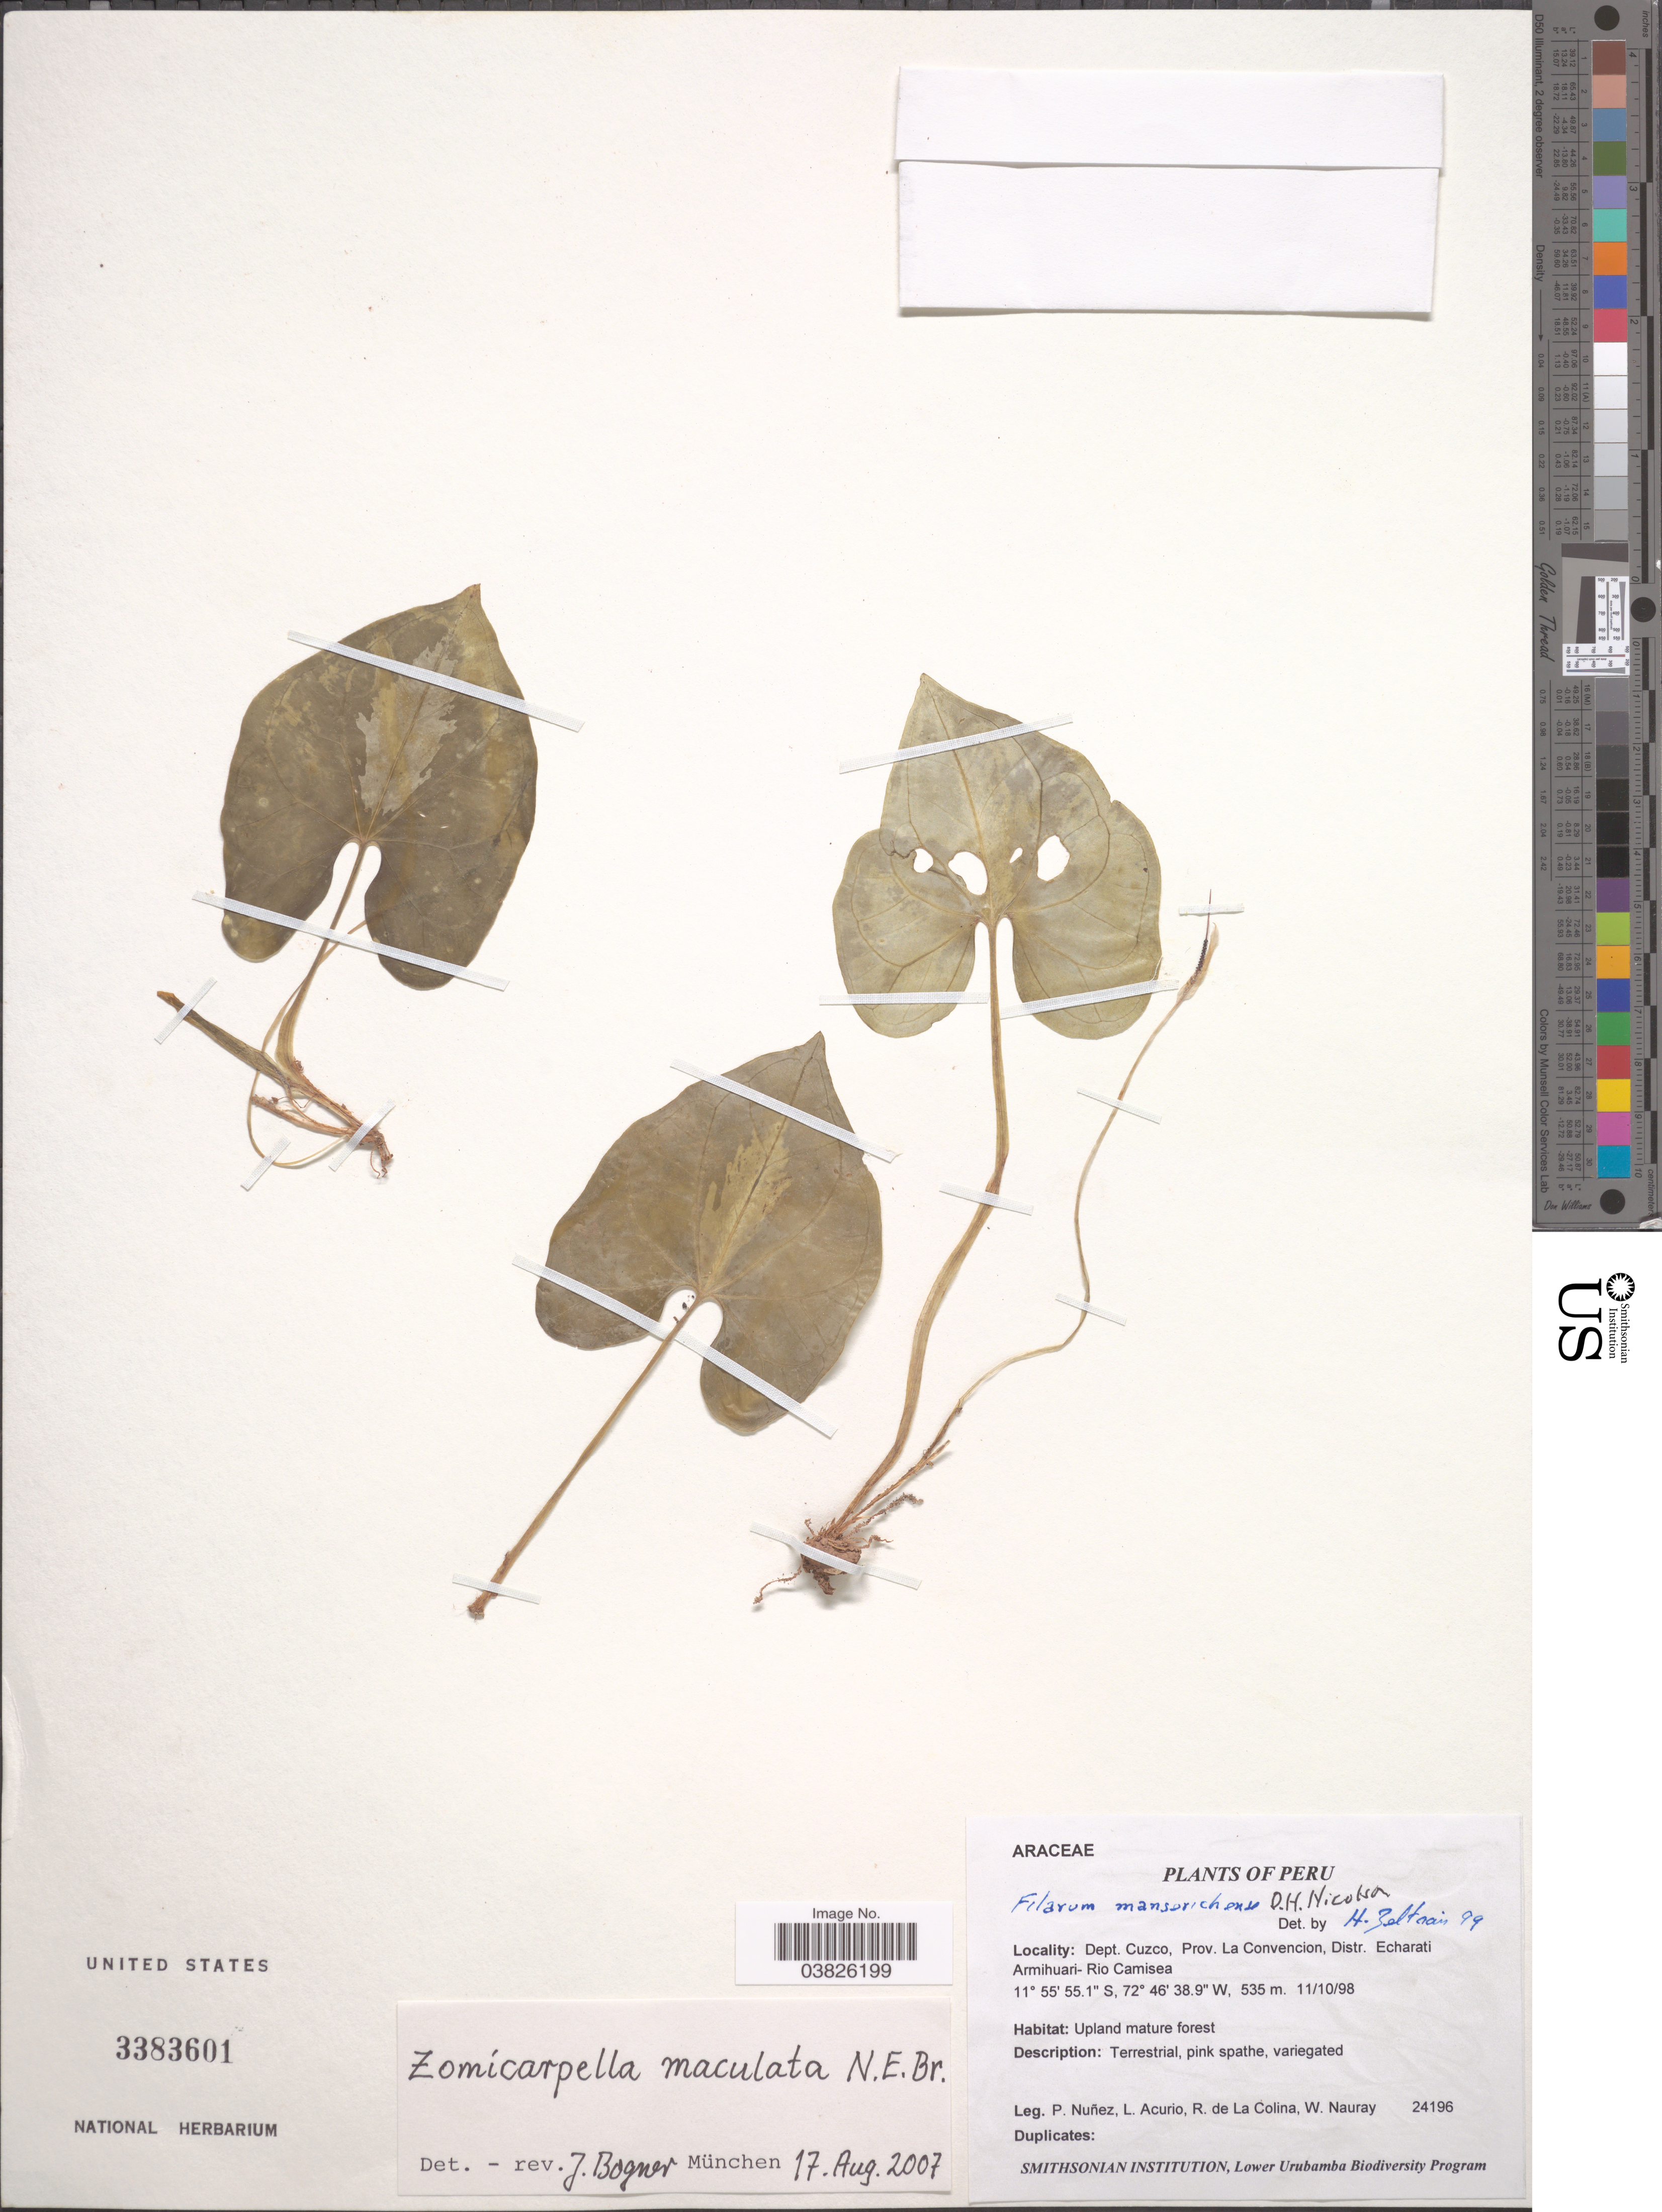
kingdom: Plantae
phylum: Tracheophyta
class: Liliopsida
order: Alismatales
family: Araceae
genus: Zomicarpella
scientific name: Zomicarpella maculata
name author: N.E. Br.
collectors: P. Nuñez V., L. Acurio, R. Colina & W. Nauray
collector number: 24196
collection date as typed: Transcribed d/m/y: 11/10/98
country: Peru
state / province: Cusco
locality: Dept. Cuzco, Prov. La Convencion, Distr. Echarati Armihuari- Rio Camisea.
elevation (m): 535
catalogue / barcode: US 3383601